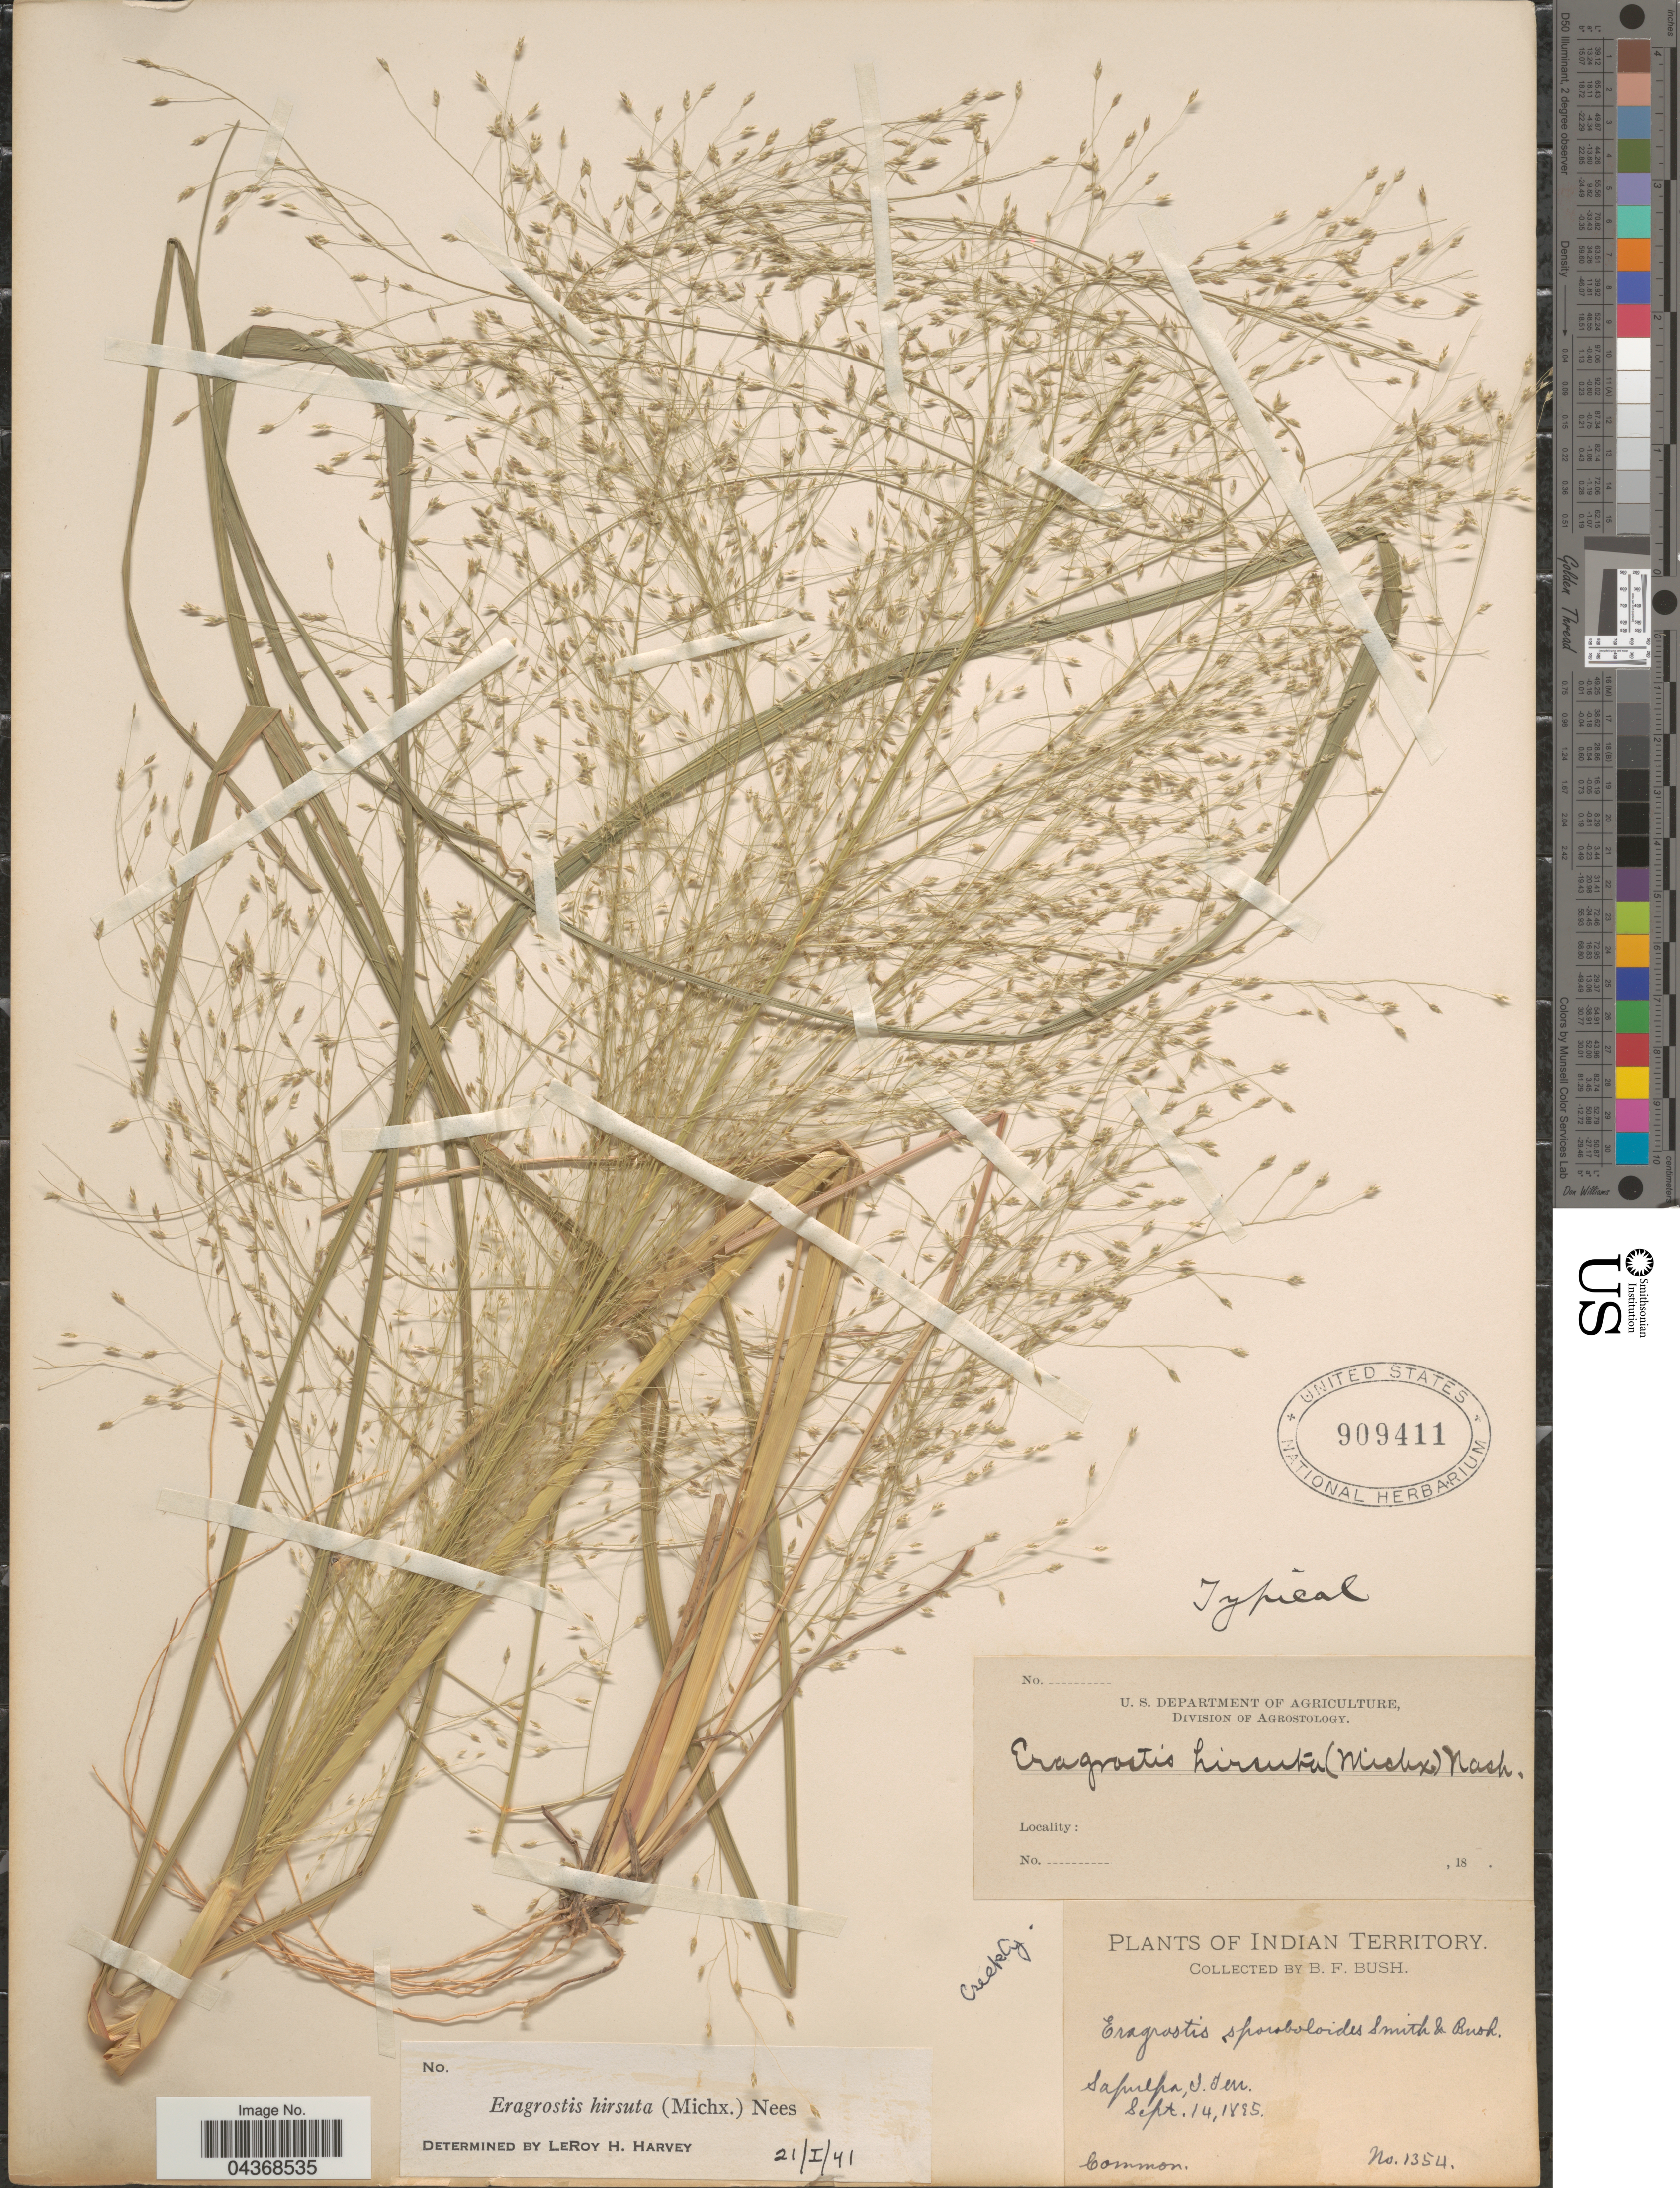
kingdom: Plantae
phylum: Tracheophyta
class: Liliopsida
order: Poales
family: Poaceae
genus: Eragrostis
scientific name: Eragrostis hirsuta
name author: (Michx.) Nees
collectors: B. F. Bush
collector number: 1354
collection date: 1885-09-14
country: United States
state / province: Oklahoma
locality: Indian Territory. Sapulpa.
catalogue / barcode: US 909411